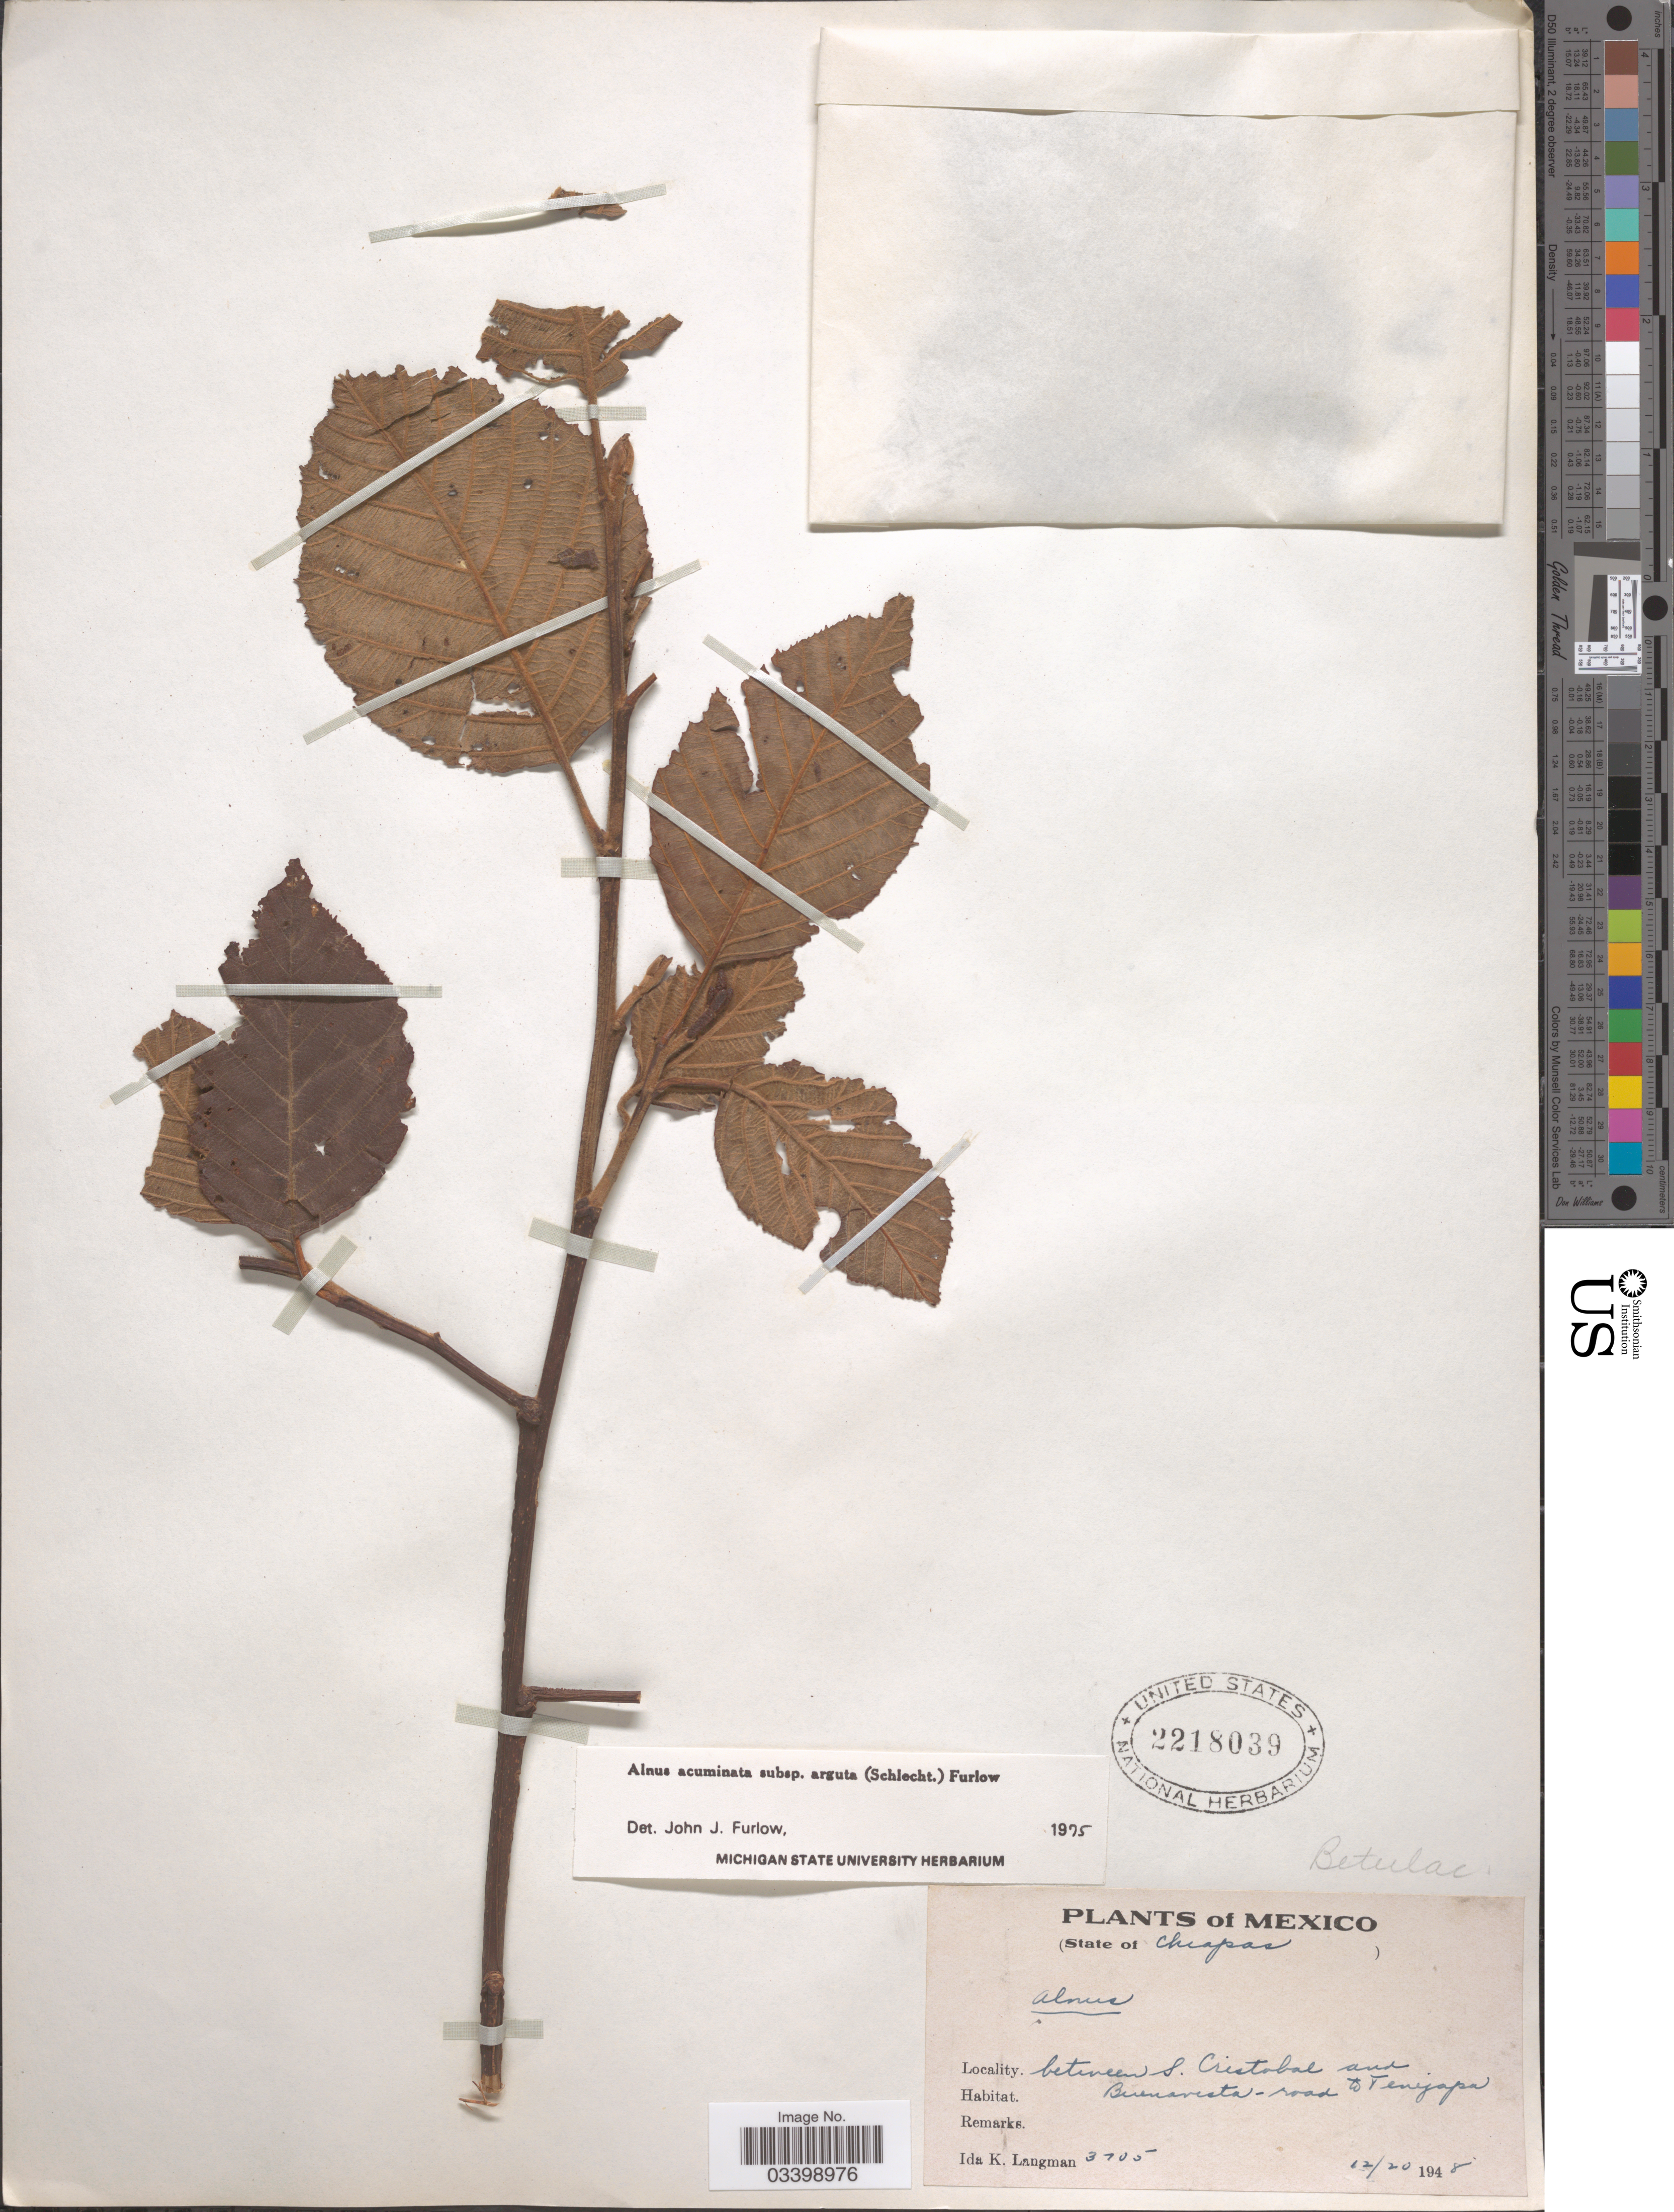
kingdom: Plantae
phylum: Tracheophyta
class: Magnoliopsida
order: Fagales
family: Betulaceae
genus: Alnus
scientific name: Alnus acuminata subsp. arguta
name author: (Schltdl.) Furlow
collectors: I. K. Langman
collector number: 3705*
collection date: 1948-12-20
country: Mexico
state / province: Chiapas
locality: Between S. Cristobal and Buenavista-road & Tenejapa.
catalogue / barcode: US 2218039